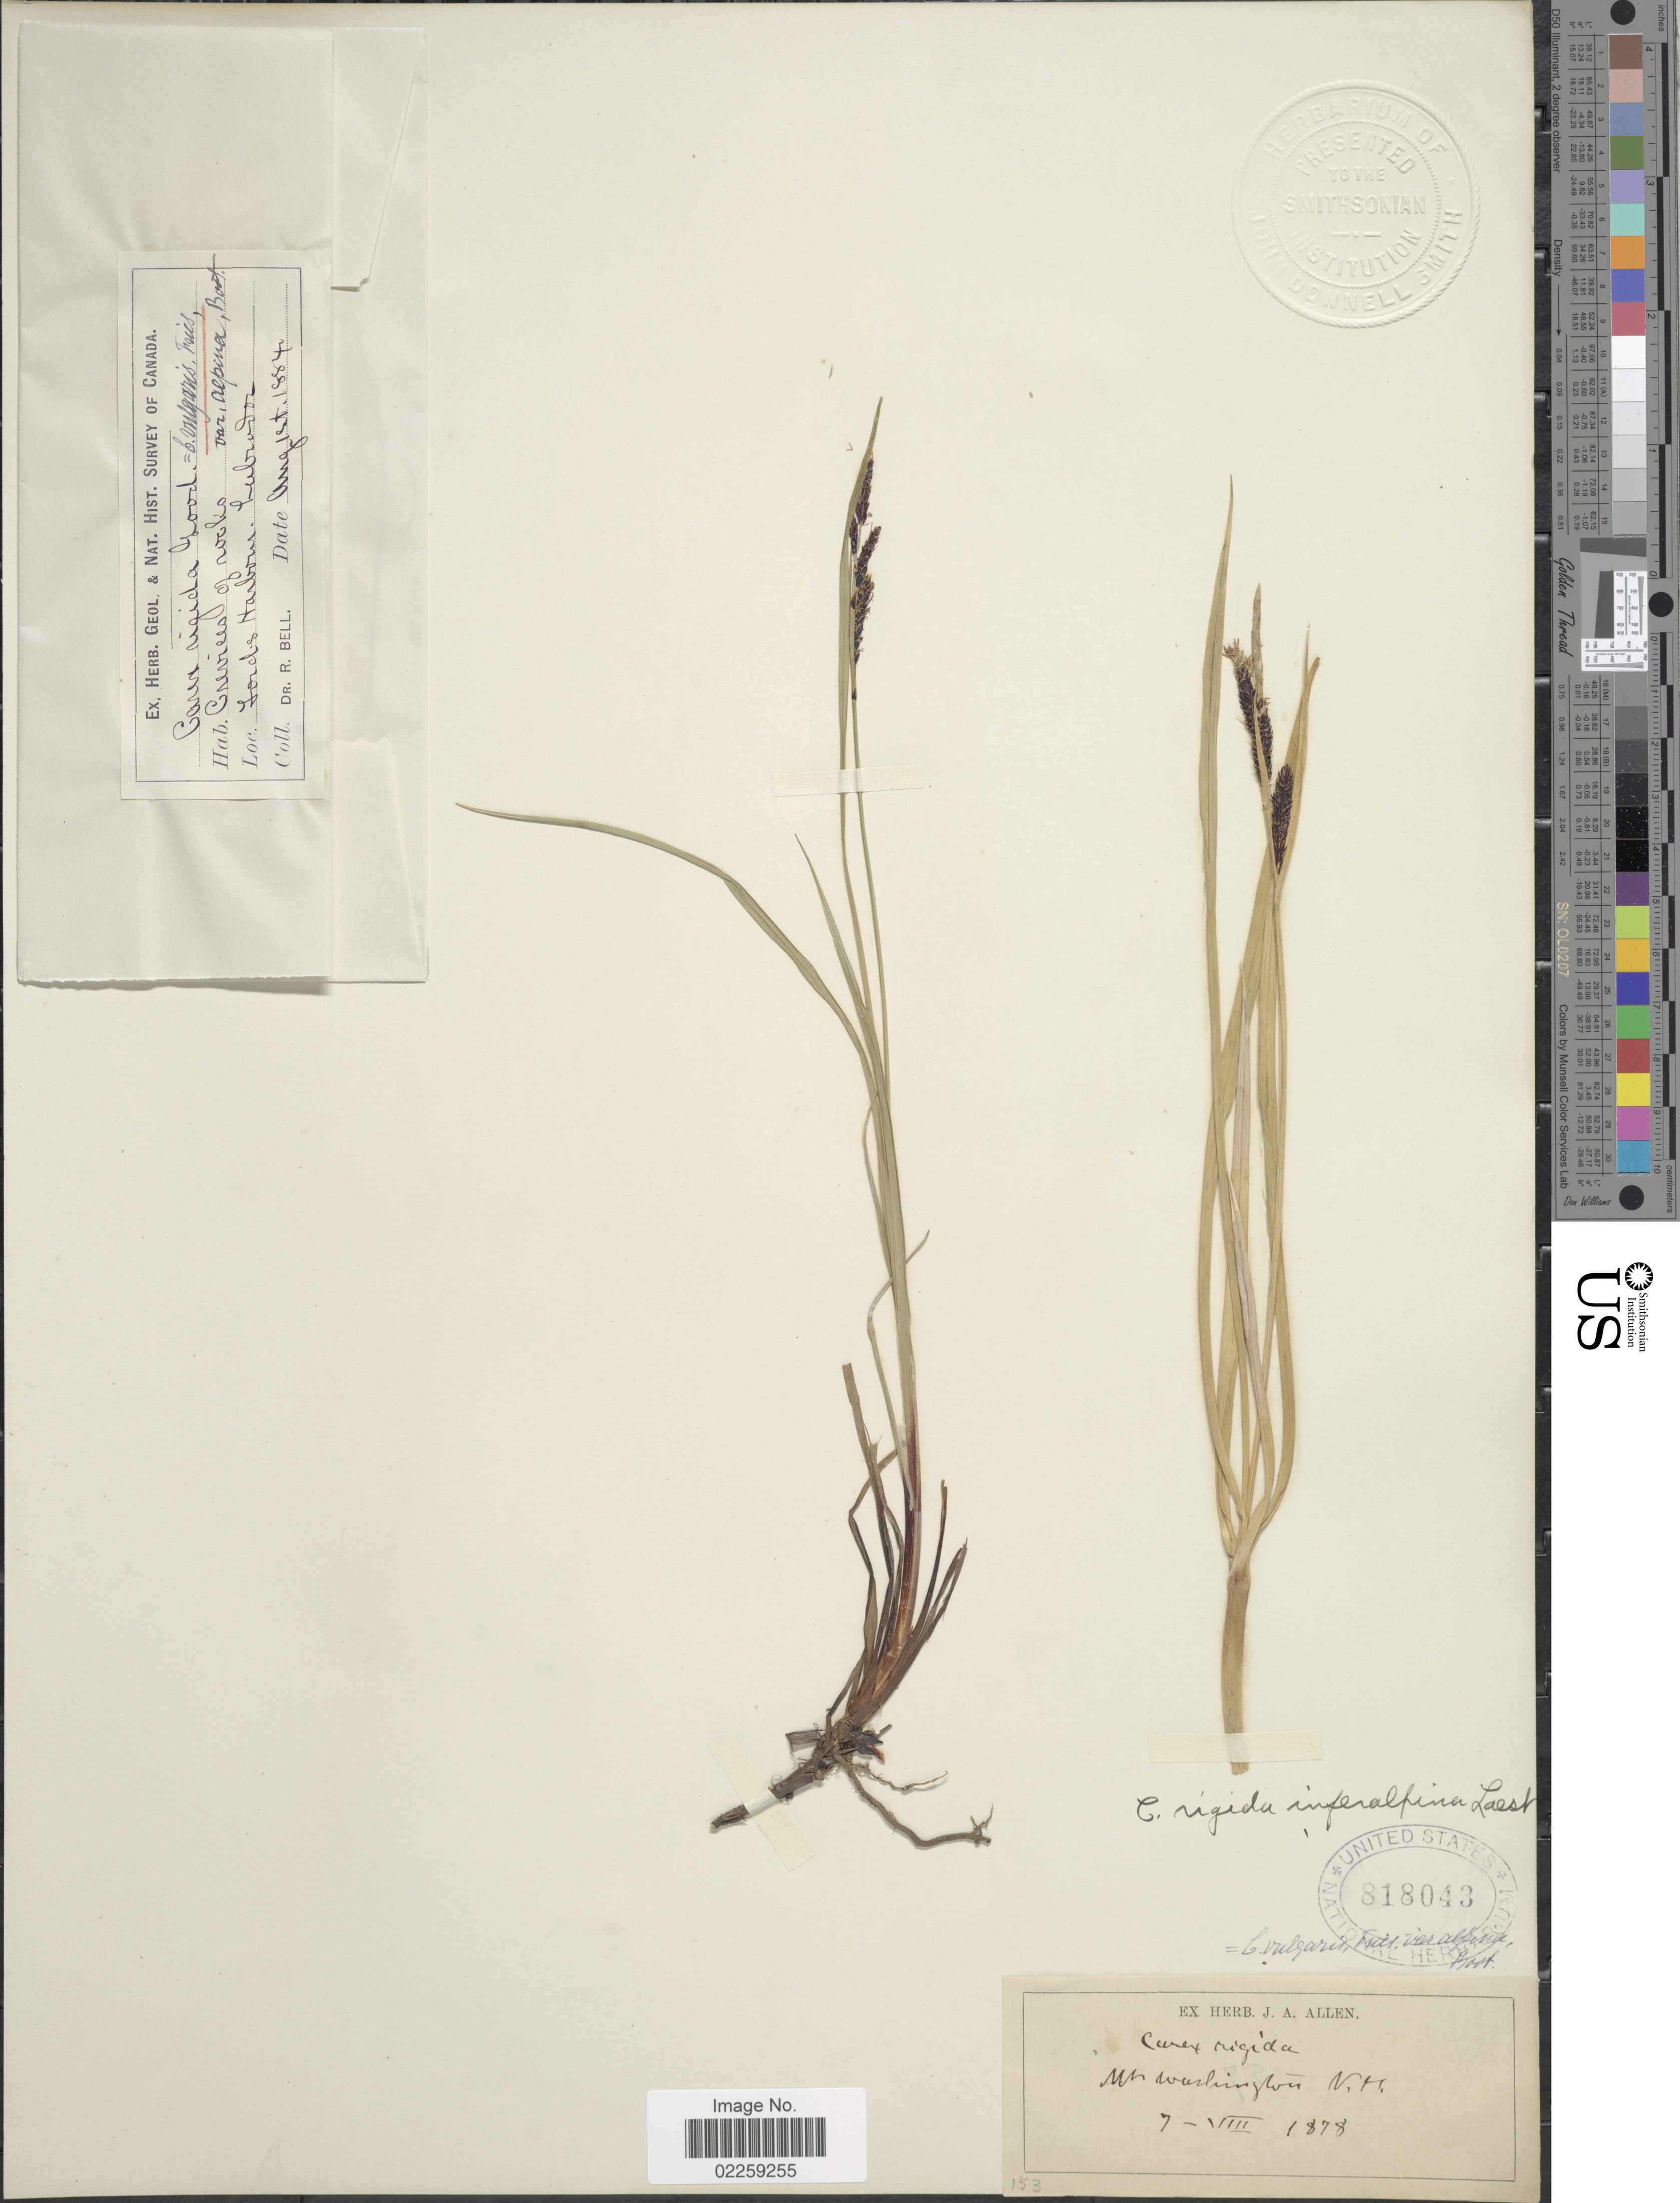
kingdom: Plantae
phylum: Tracheophyta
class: Liliopsida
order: Poales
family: Cyperaceae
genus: Carex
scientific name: Carex bigelowii subsp. bigelowii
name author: Torr. ex Schwein.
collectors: ex Herb. J. A. Allen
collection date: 1878-08-07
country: United States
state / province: New Hampshire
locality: Mt. Washington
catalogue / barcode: US 818043